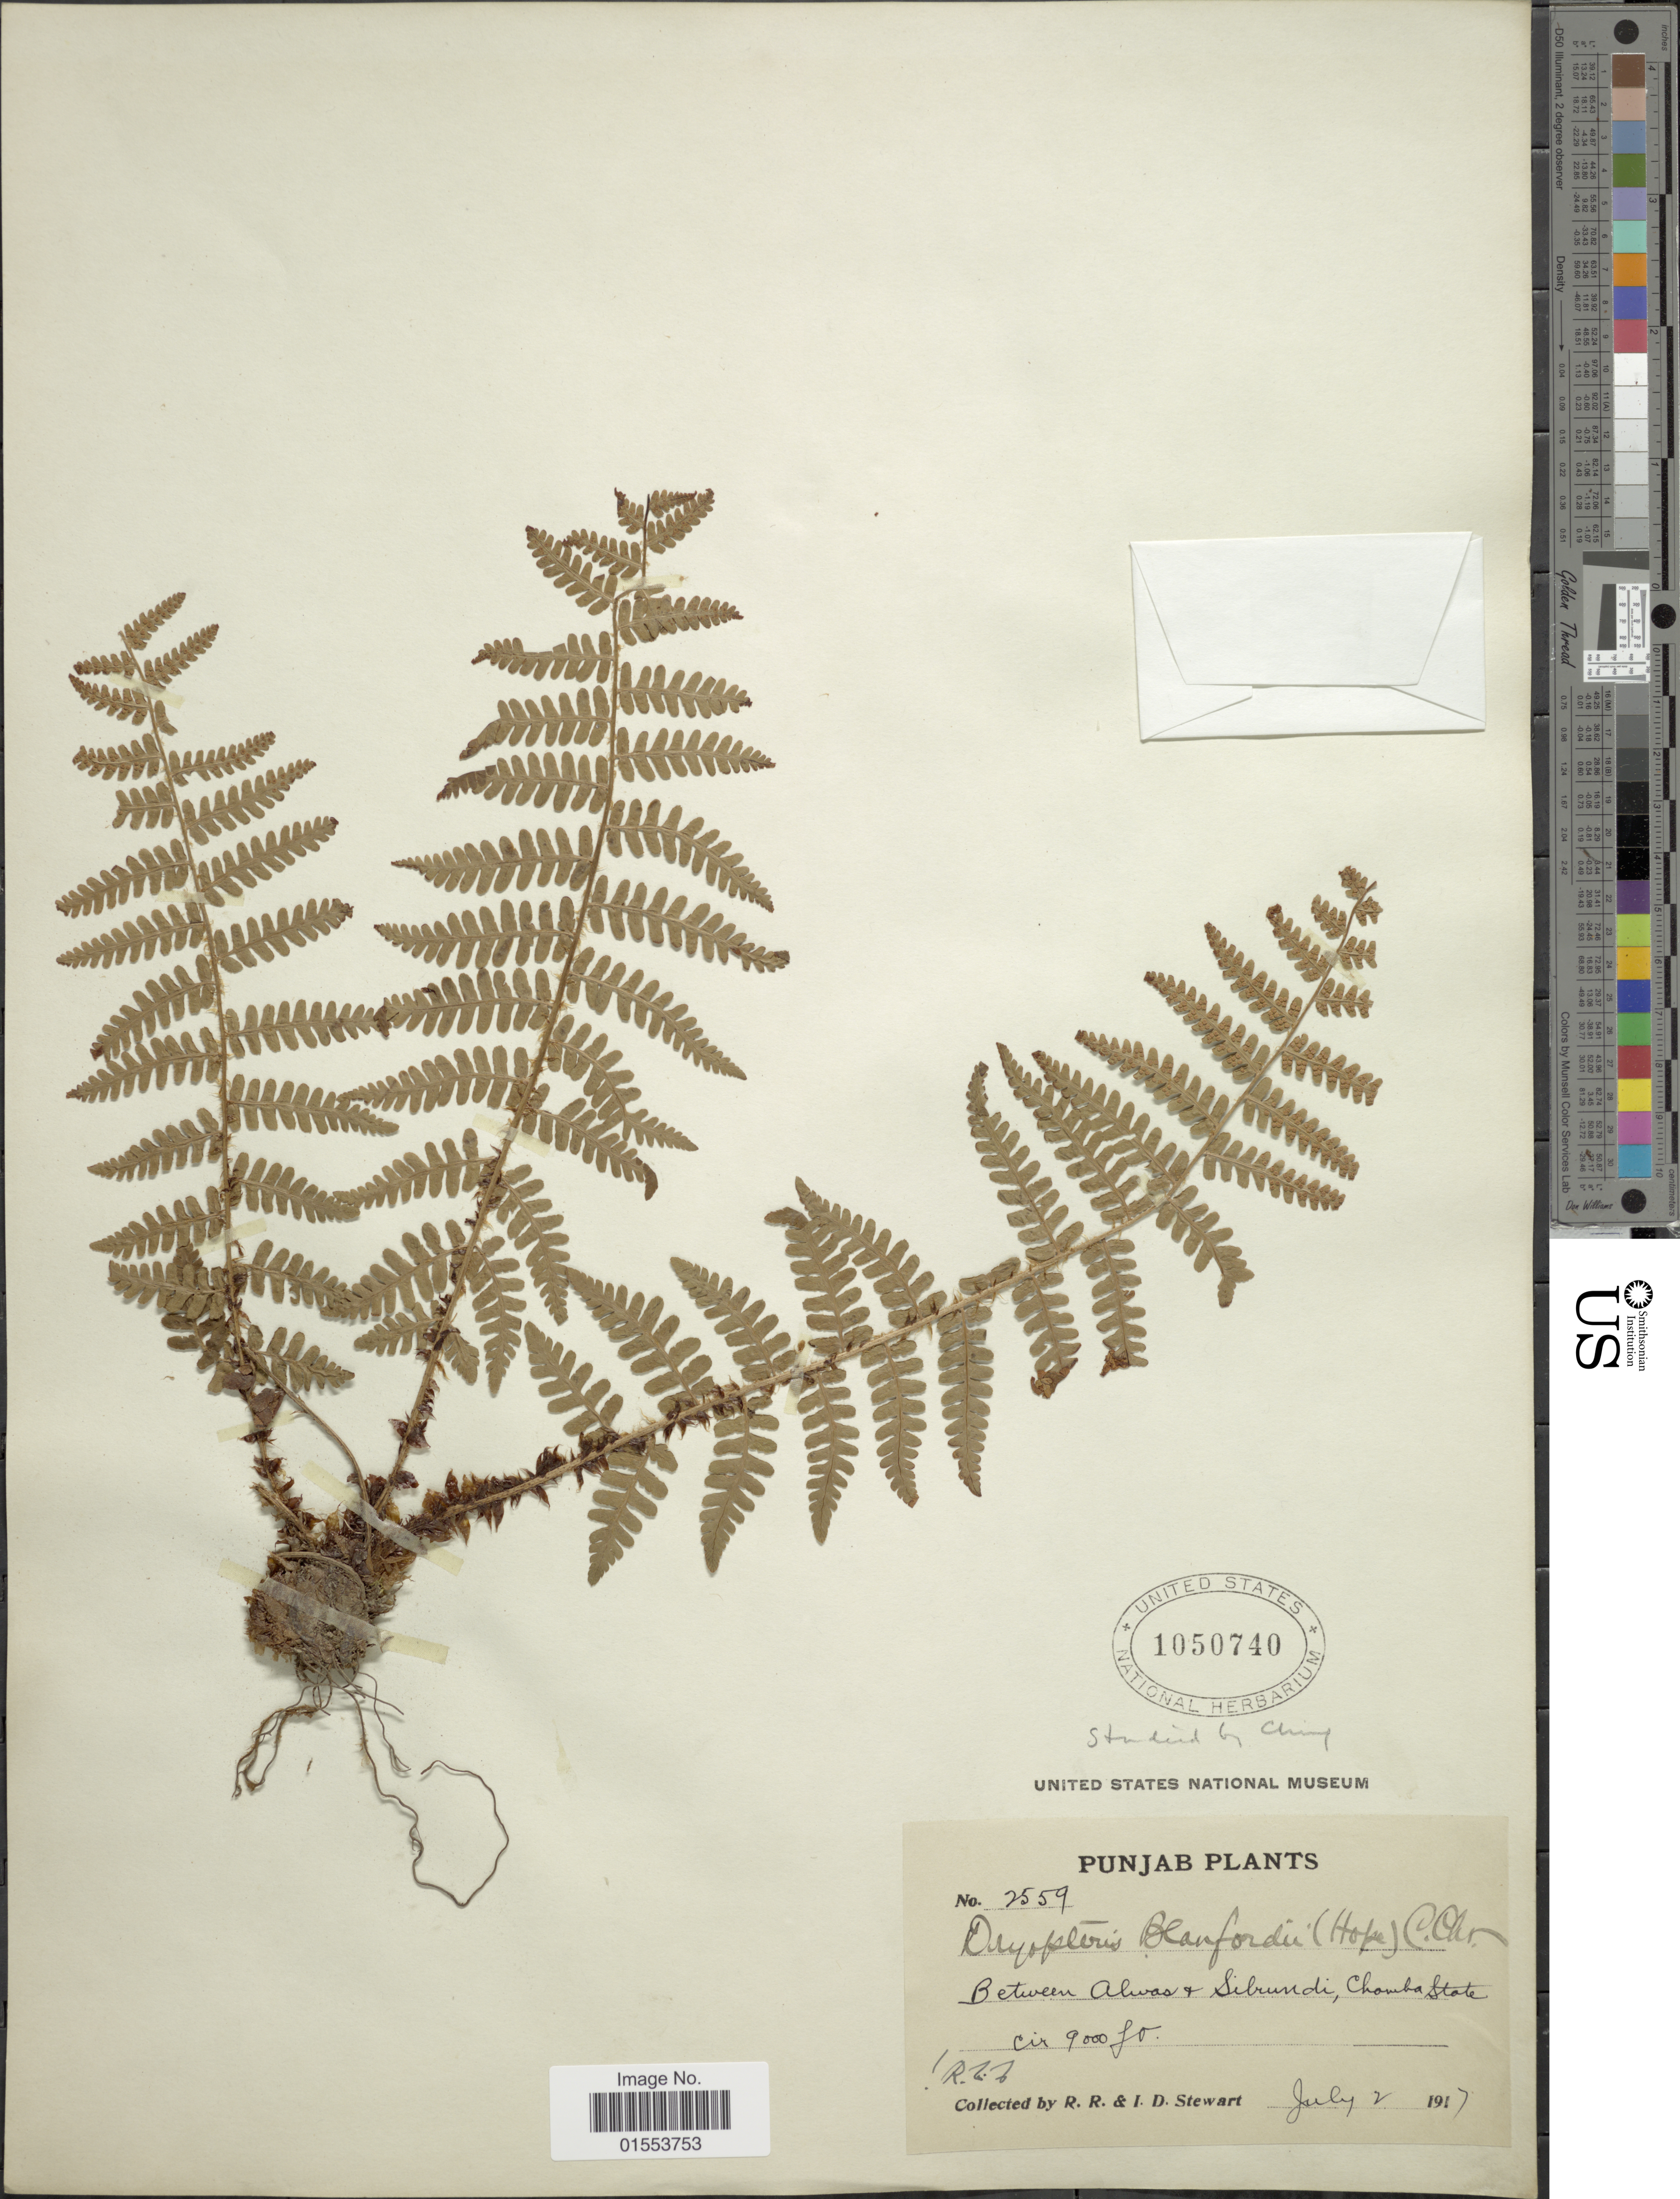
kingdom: Plantae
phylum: Tracheophyta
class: Polypodiopsida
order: Polypodiales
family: Dryopteridaceae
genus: Dryopteris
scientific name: Dryopteris blanfordii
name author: (C. Hope) C. Chr.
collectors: R. R. Stewart & I. Stewart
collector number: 2559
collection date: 1917-07-02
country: India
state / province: Punjab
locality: Punjab, Between Alwa & Sibrundi, Chamba State.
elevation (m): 2743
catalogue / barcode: US 1050740